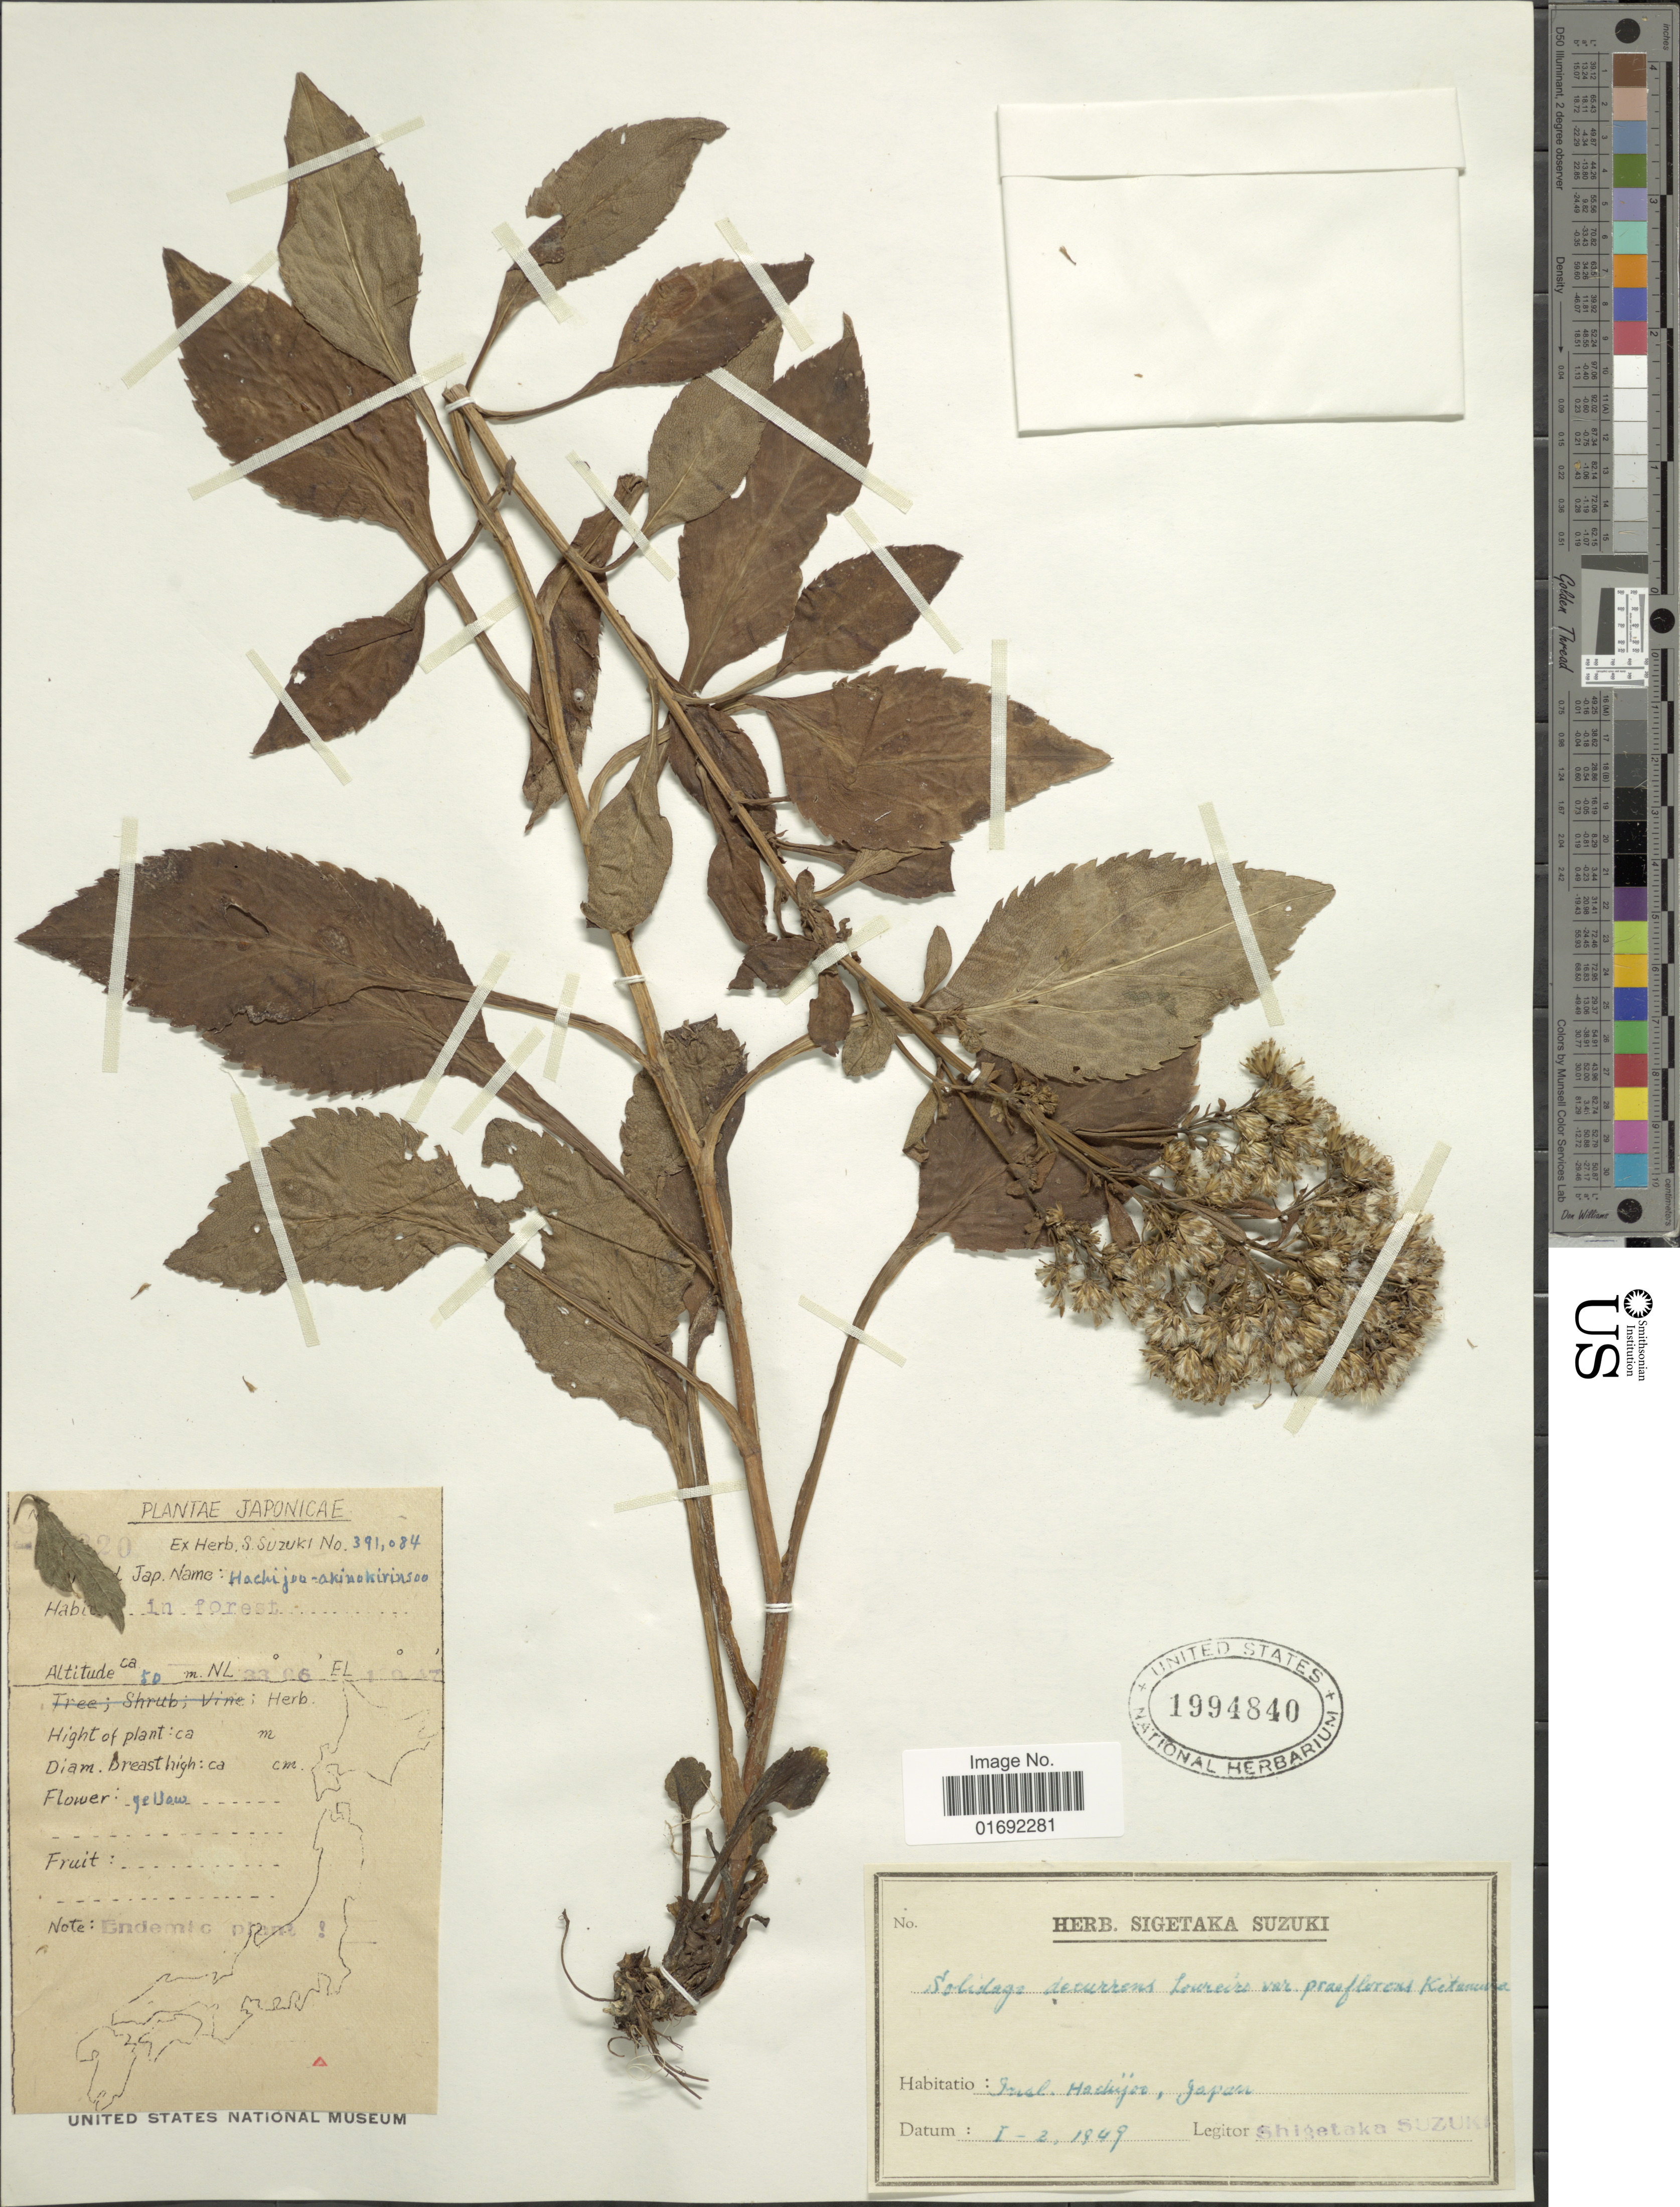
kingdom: Plantae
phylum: Tracheophyta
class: Magnoliopsida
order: Asterales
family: Asteraceae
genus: Solidago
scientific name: Solidago virgaurea var. asiatica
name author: Nakai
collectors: S. Suzuki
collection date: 1849-01-02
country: Japan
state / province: Tokyo, Federal City of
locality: Insl. Hachijoo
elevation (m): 50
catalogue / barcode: US 1994840